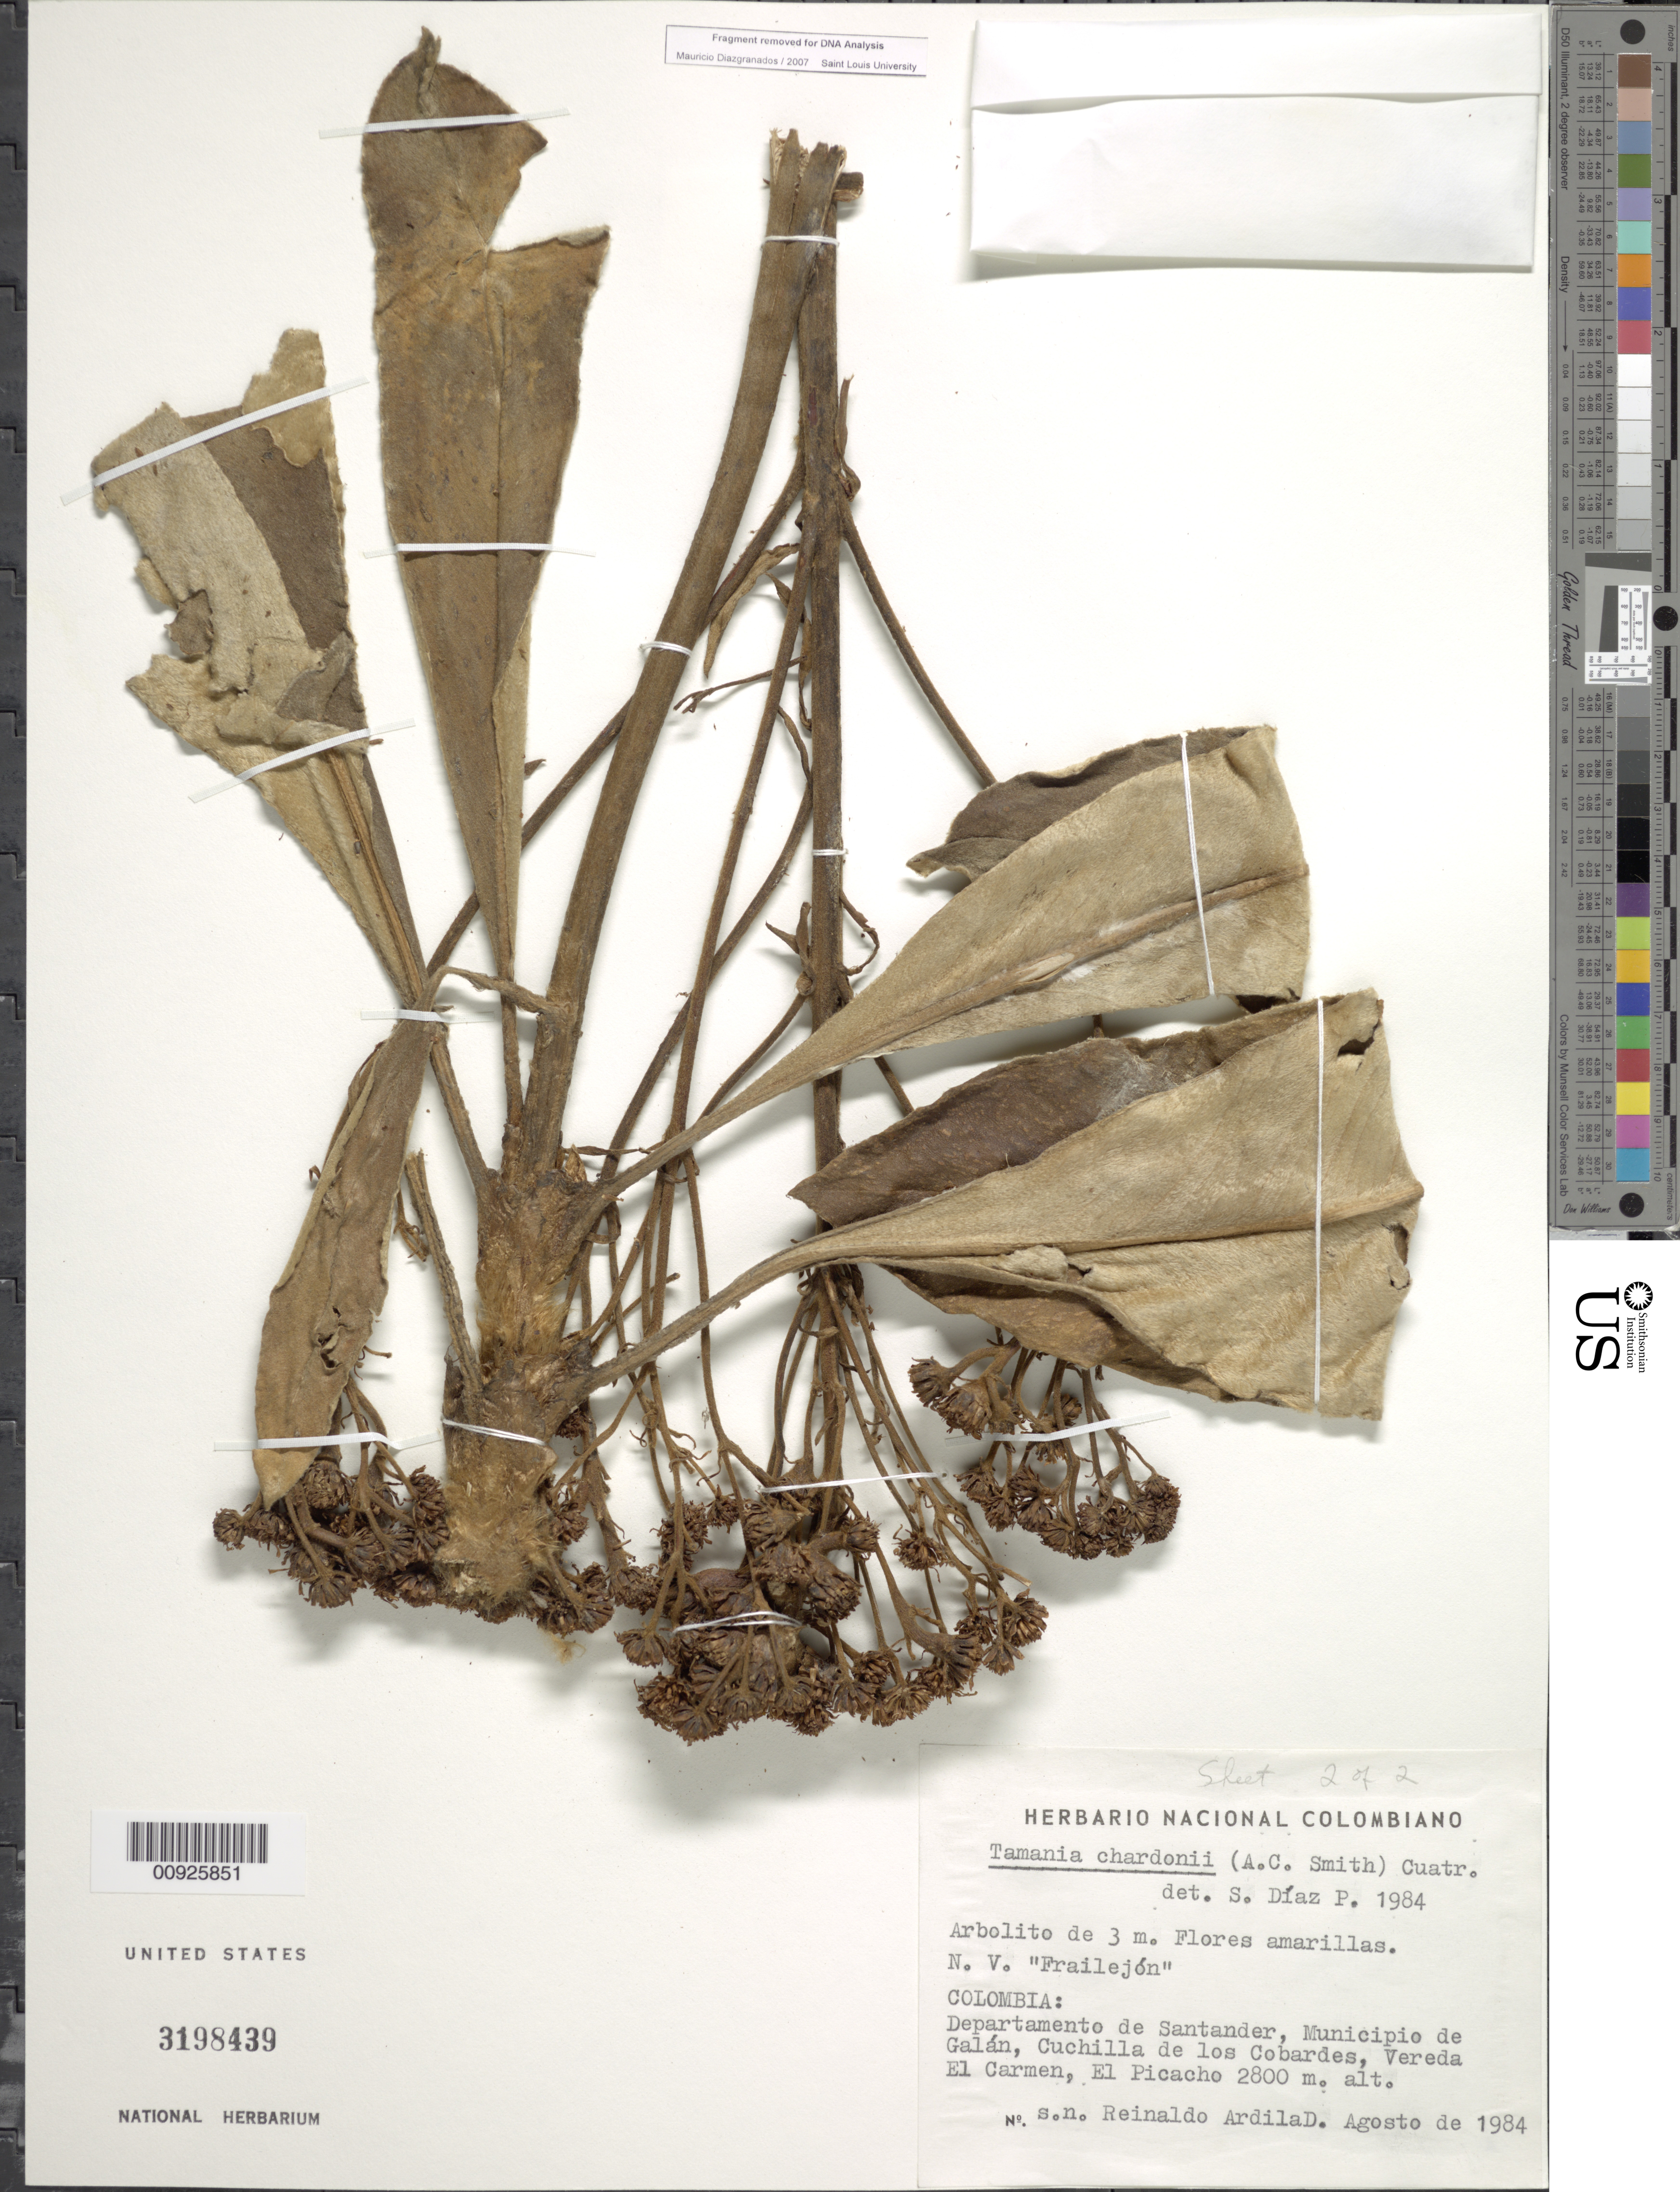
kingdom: Plantae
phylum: Tracheophyta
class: Magnoliopsida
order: Asterales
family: Asteraceae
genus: Tamania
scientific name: Tamania chardonii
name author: (A.C. Sm.) Cuatrec.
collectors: R. Ardila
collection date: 1984-08-01/1984-08-31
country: Colombia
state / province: Santander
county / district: M. de Galán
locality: Cuchilla de los Cobardes, vereda El Carmen, El Picacho.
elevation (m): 2800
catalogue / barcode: US 3198439